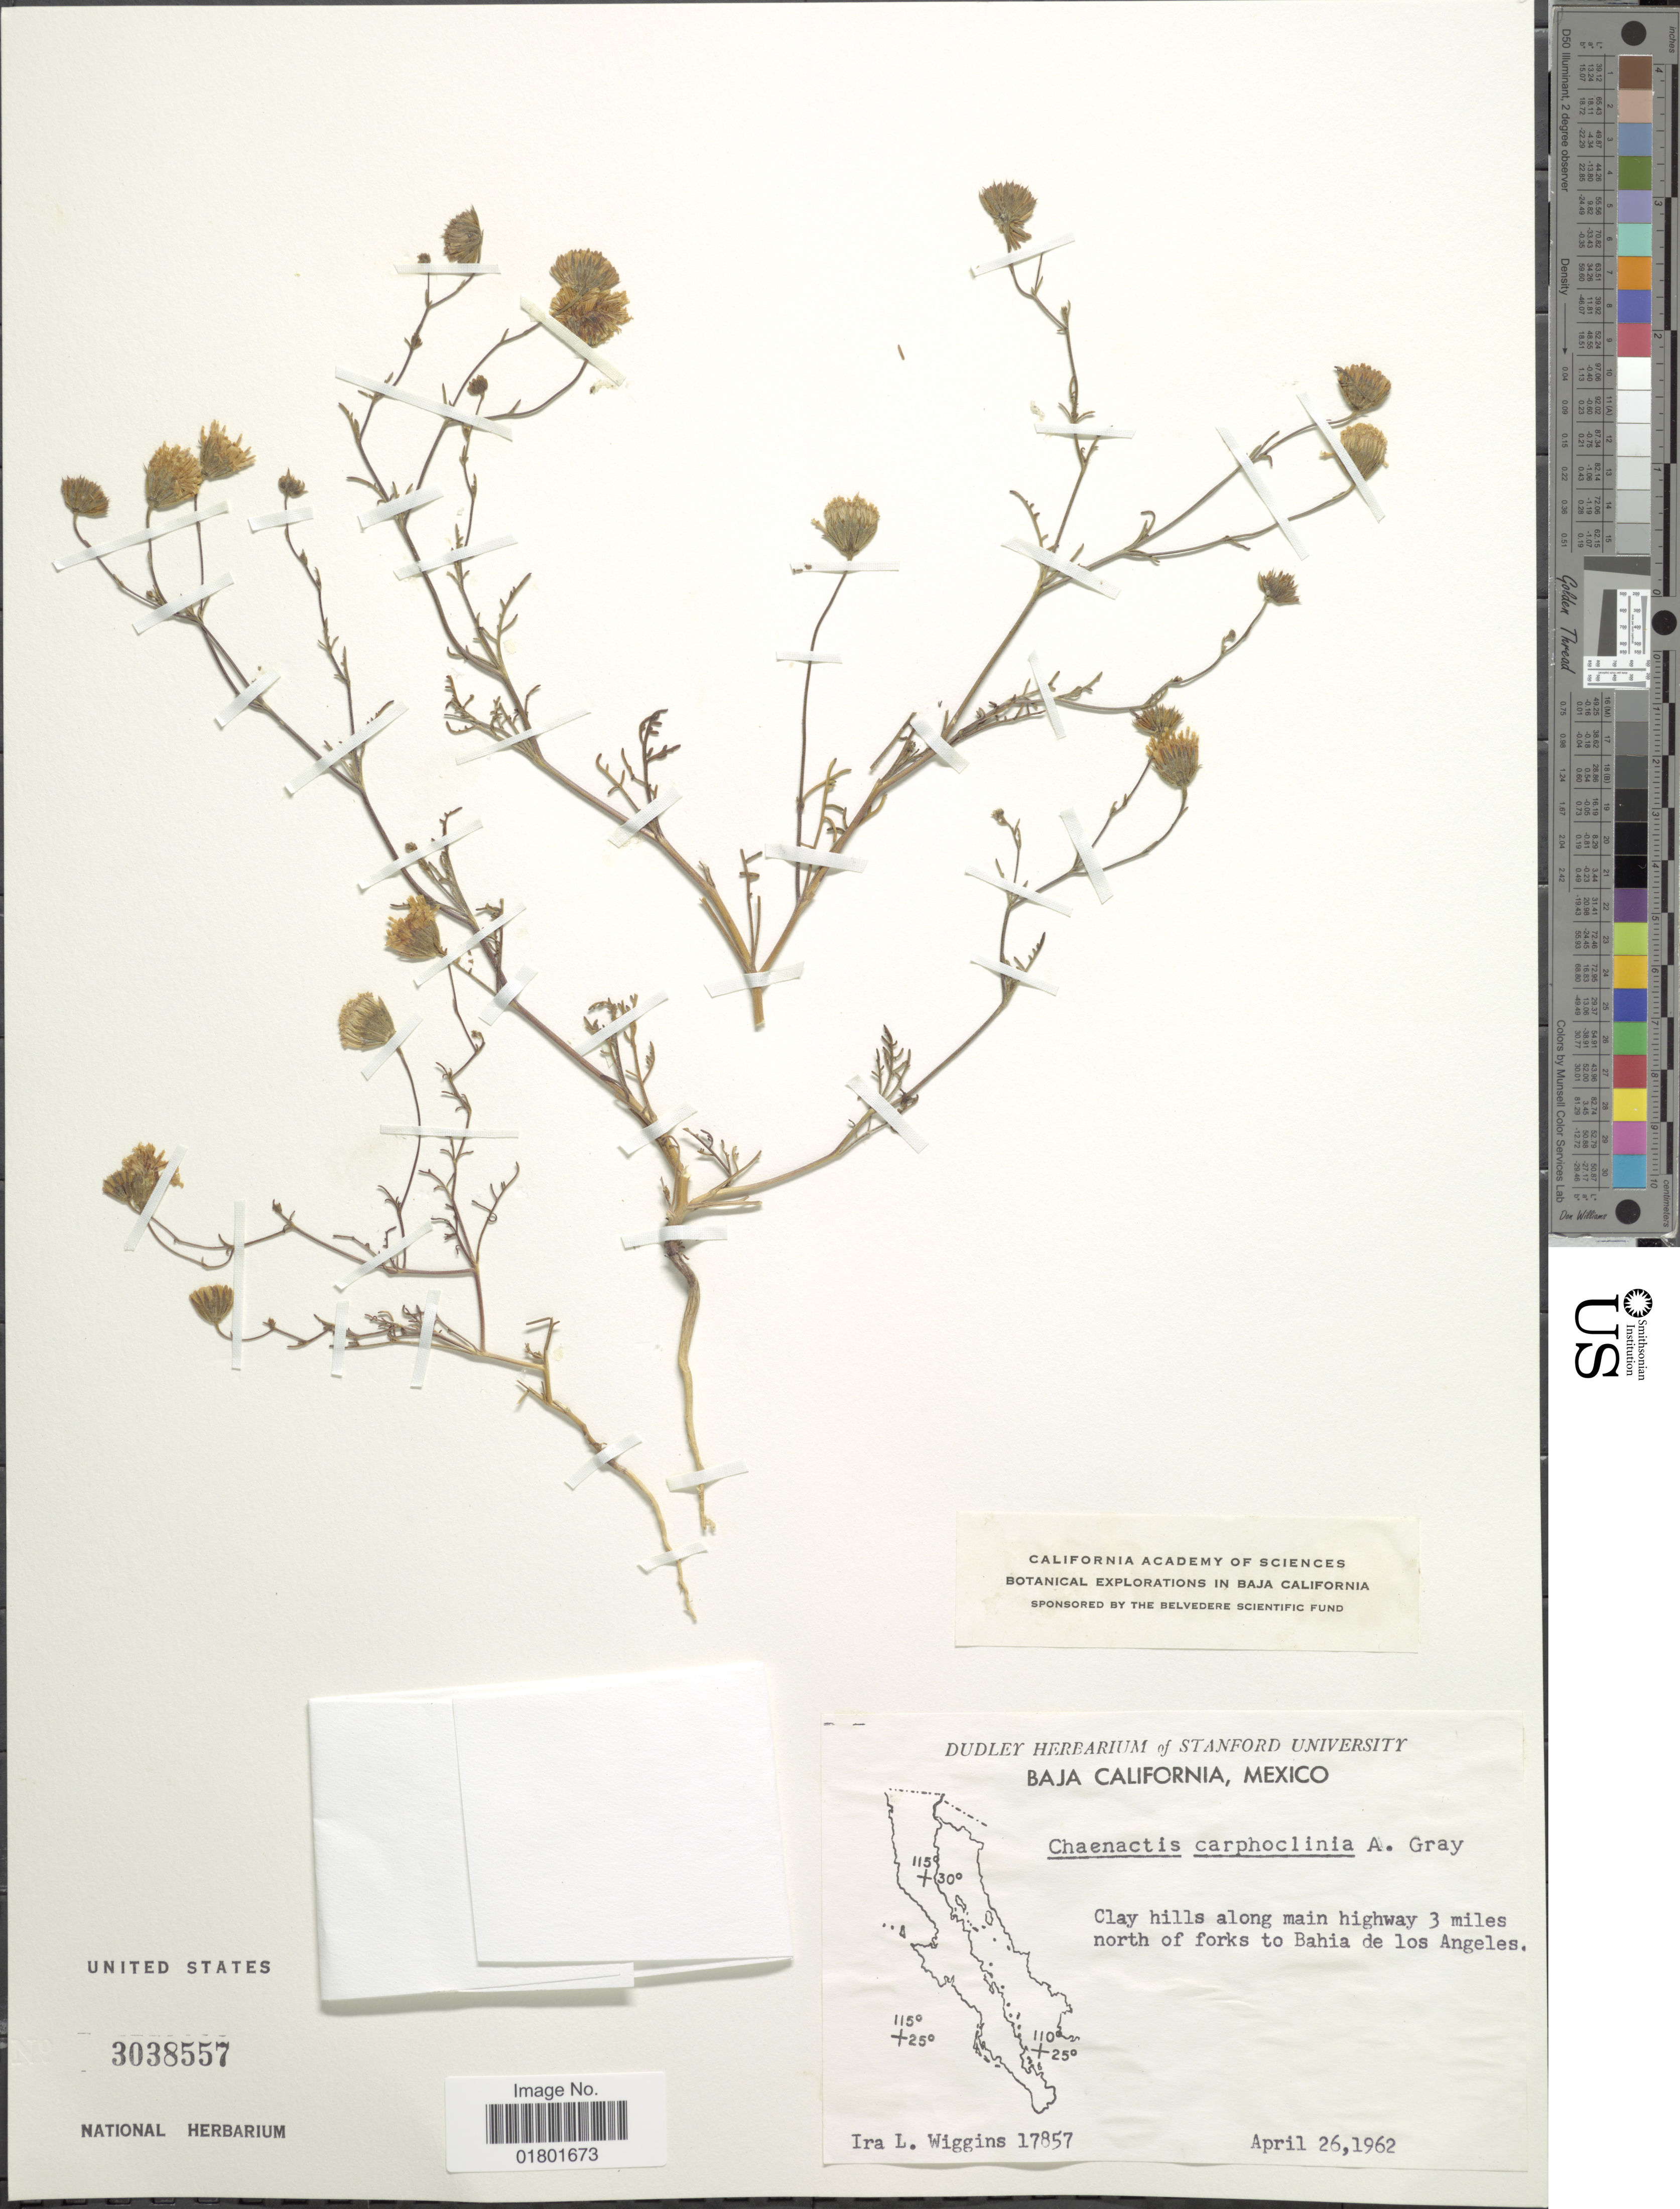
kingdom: Plantae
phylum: Tracheophyta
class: Magnoliopsida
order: Asterales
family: Asteraceae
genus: Chaenactis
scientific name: Chaenactis carphoclinia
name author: A. Gray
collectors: I. L. Wiggins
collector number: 17857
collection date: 1962-04-26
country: Mexico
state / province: Baja California Sur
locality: Clay hills along main highway 3 miles north of forks to Bahia de los Angeles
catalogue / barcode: US 3038557